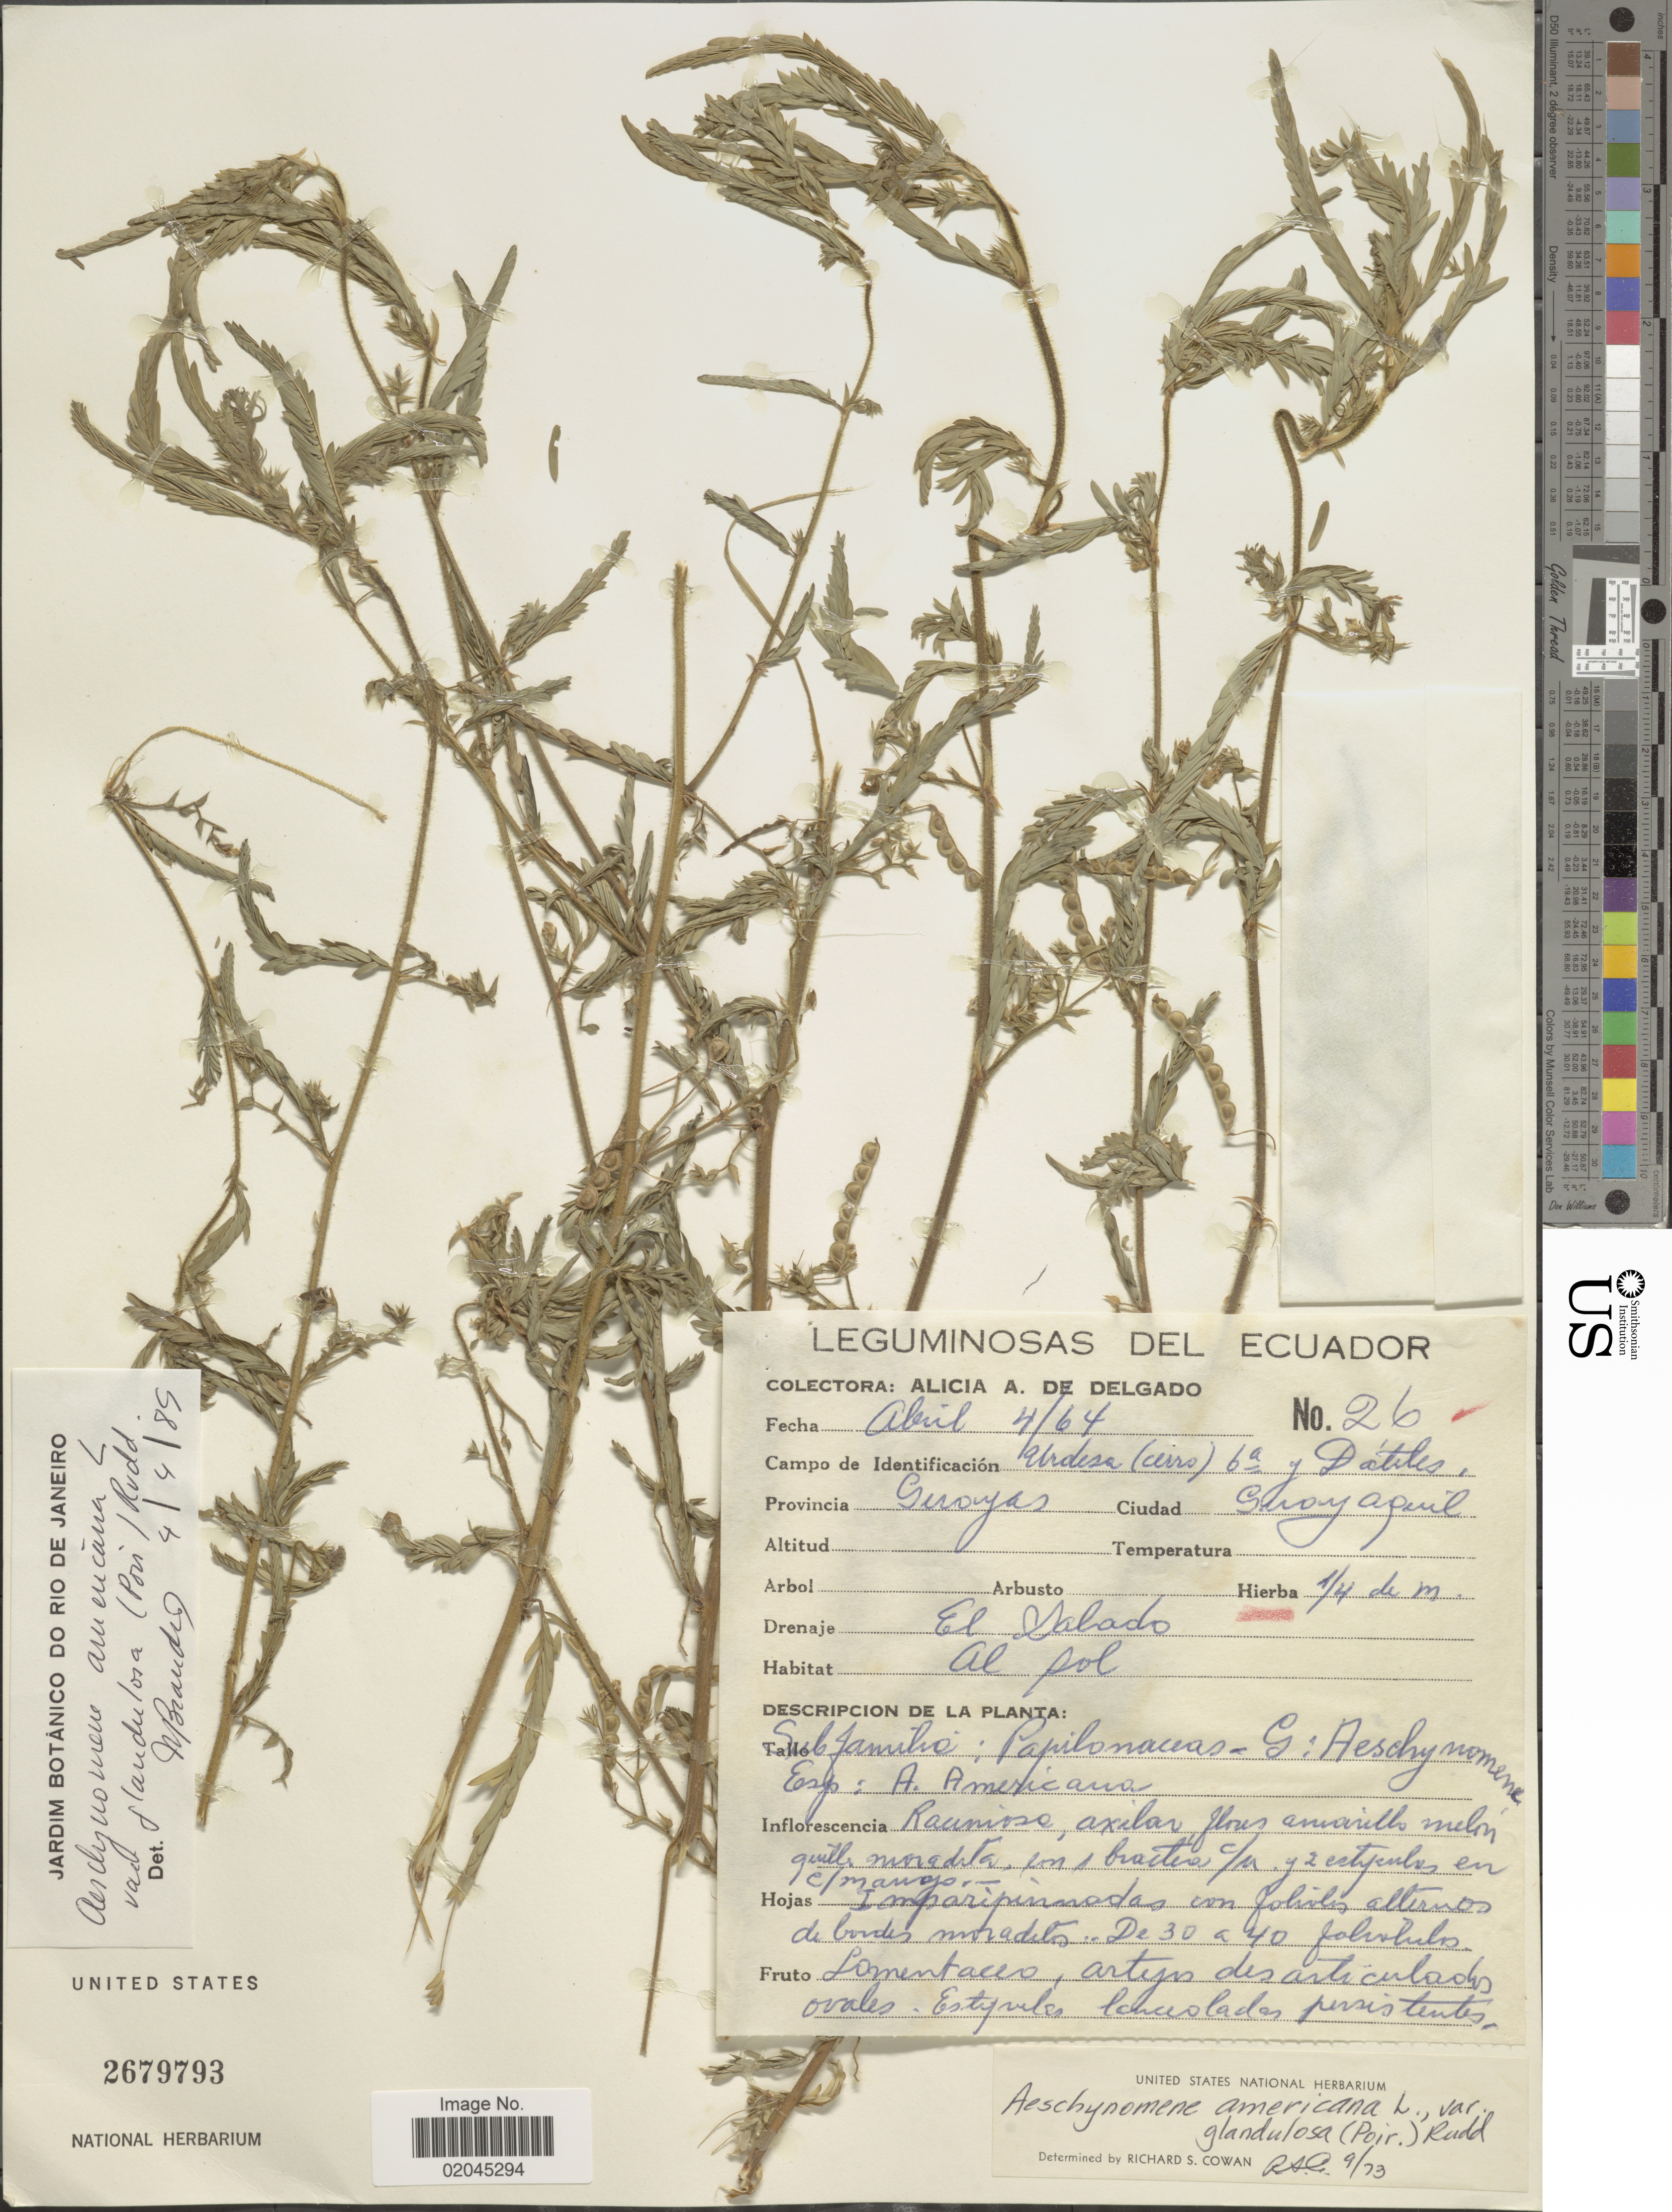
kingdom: Plantae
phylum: Tracheophyta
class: Magnoliopsida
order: Fabales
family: Fabaceae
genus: Aeschynomene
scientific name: Aeschynomene americana var. americana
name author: L.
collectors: A. A. Delgado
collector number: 26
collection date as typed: Transcribed d/m/y: 4/4/64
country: Ecuador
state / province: Guayas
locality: Urdesa (cerro) 6a y Dáteles, provincia Guayas, Ciudad Guayaquil.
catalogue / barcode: US 2679793